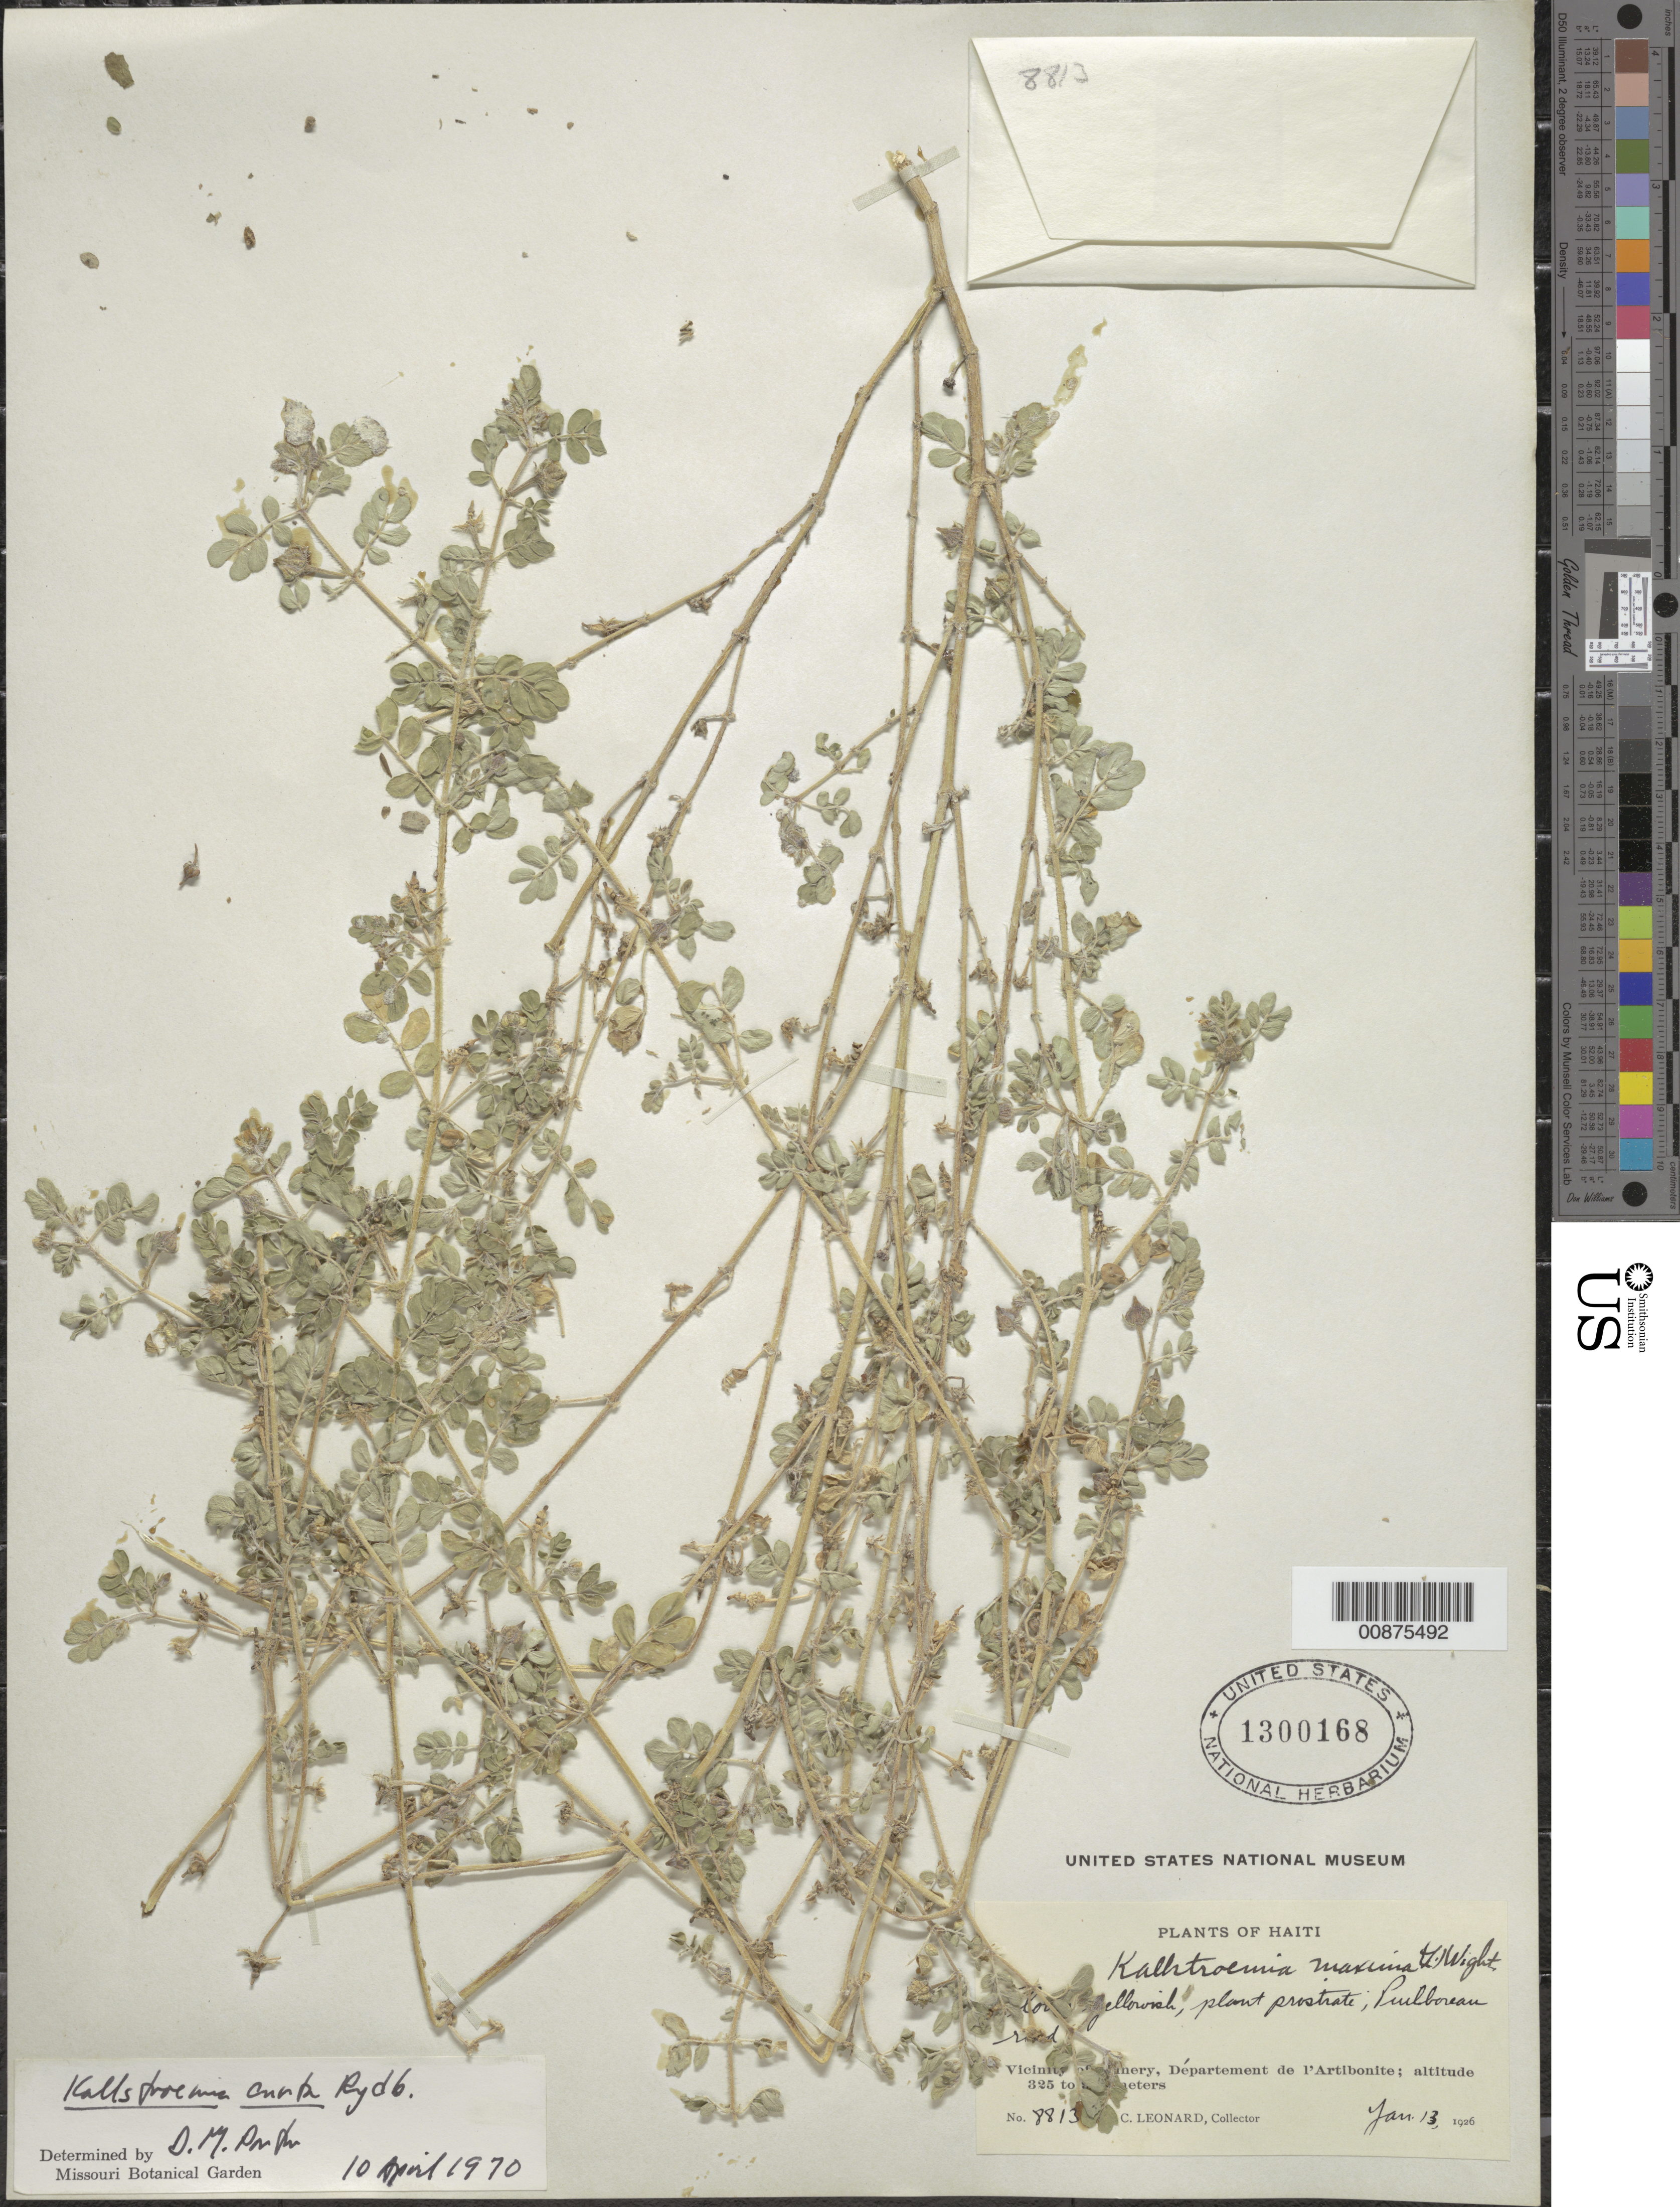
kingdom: Plantae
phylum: Tracheophyta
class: Magnoliopsida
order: Zygophyllales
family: Zygophyllaceae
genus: Kallstroemia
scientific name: Kallstroemia curta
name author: Rydb.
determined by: Porter, D. M.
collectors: E. C. Leonard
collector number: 8813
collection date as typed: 13 Jan 1926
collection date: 1926-01-13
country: Haiti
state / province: Artibonite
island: Hispaniola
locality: Vicinity of Ennery. Puilboreau road.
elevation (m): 325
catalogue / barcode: US 1300168